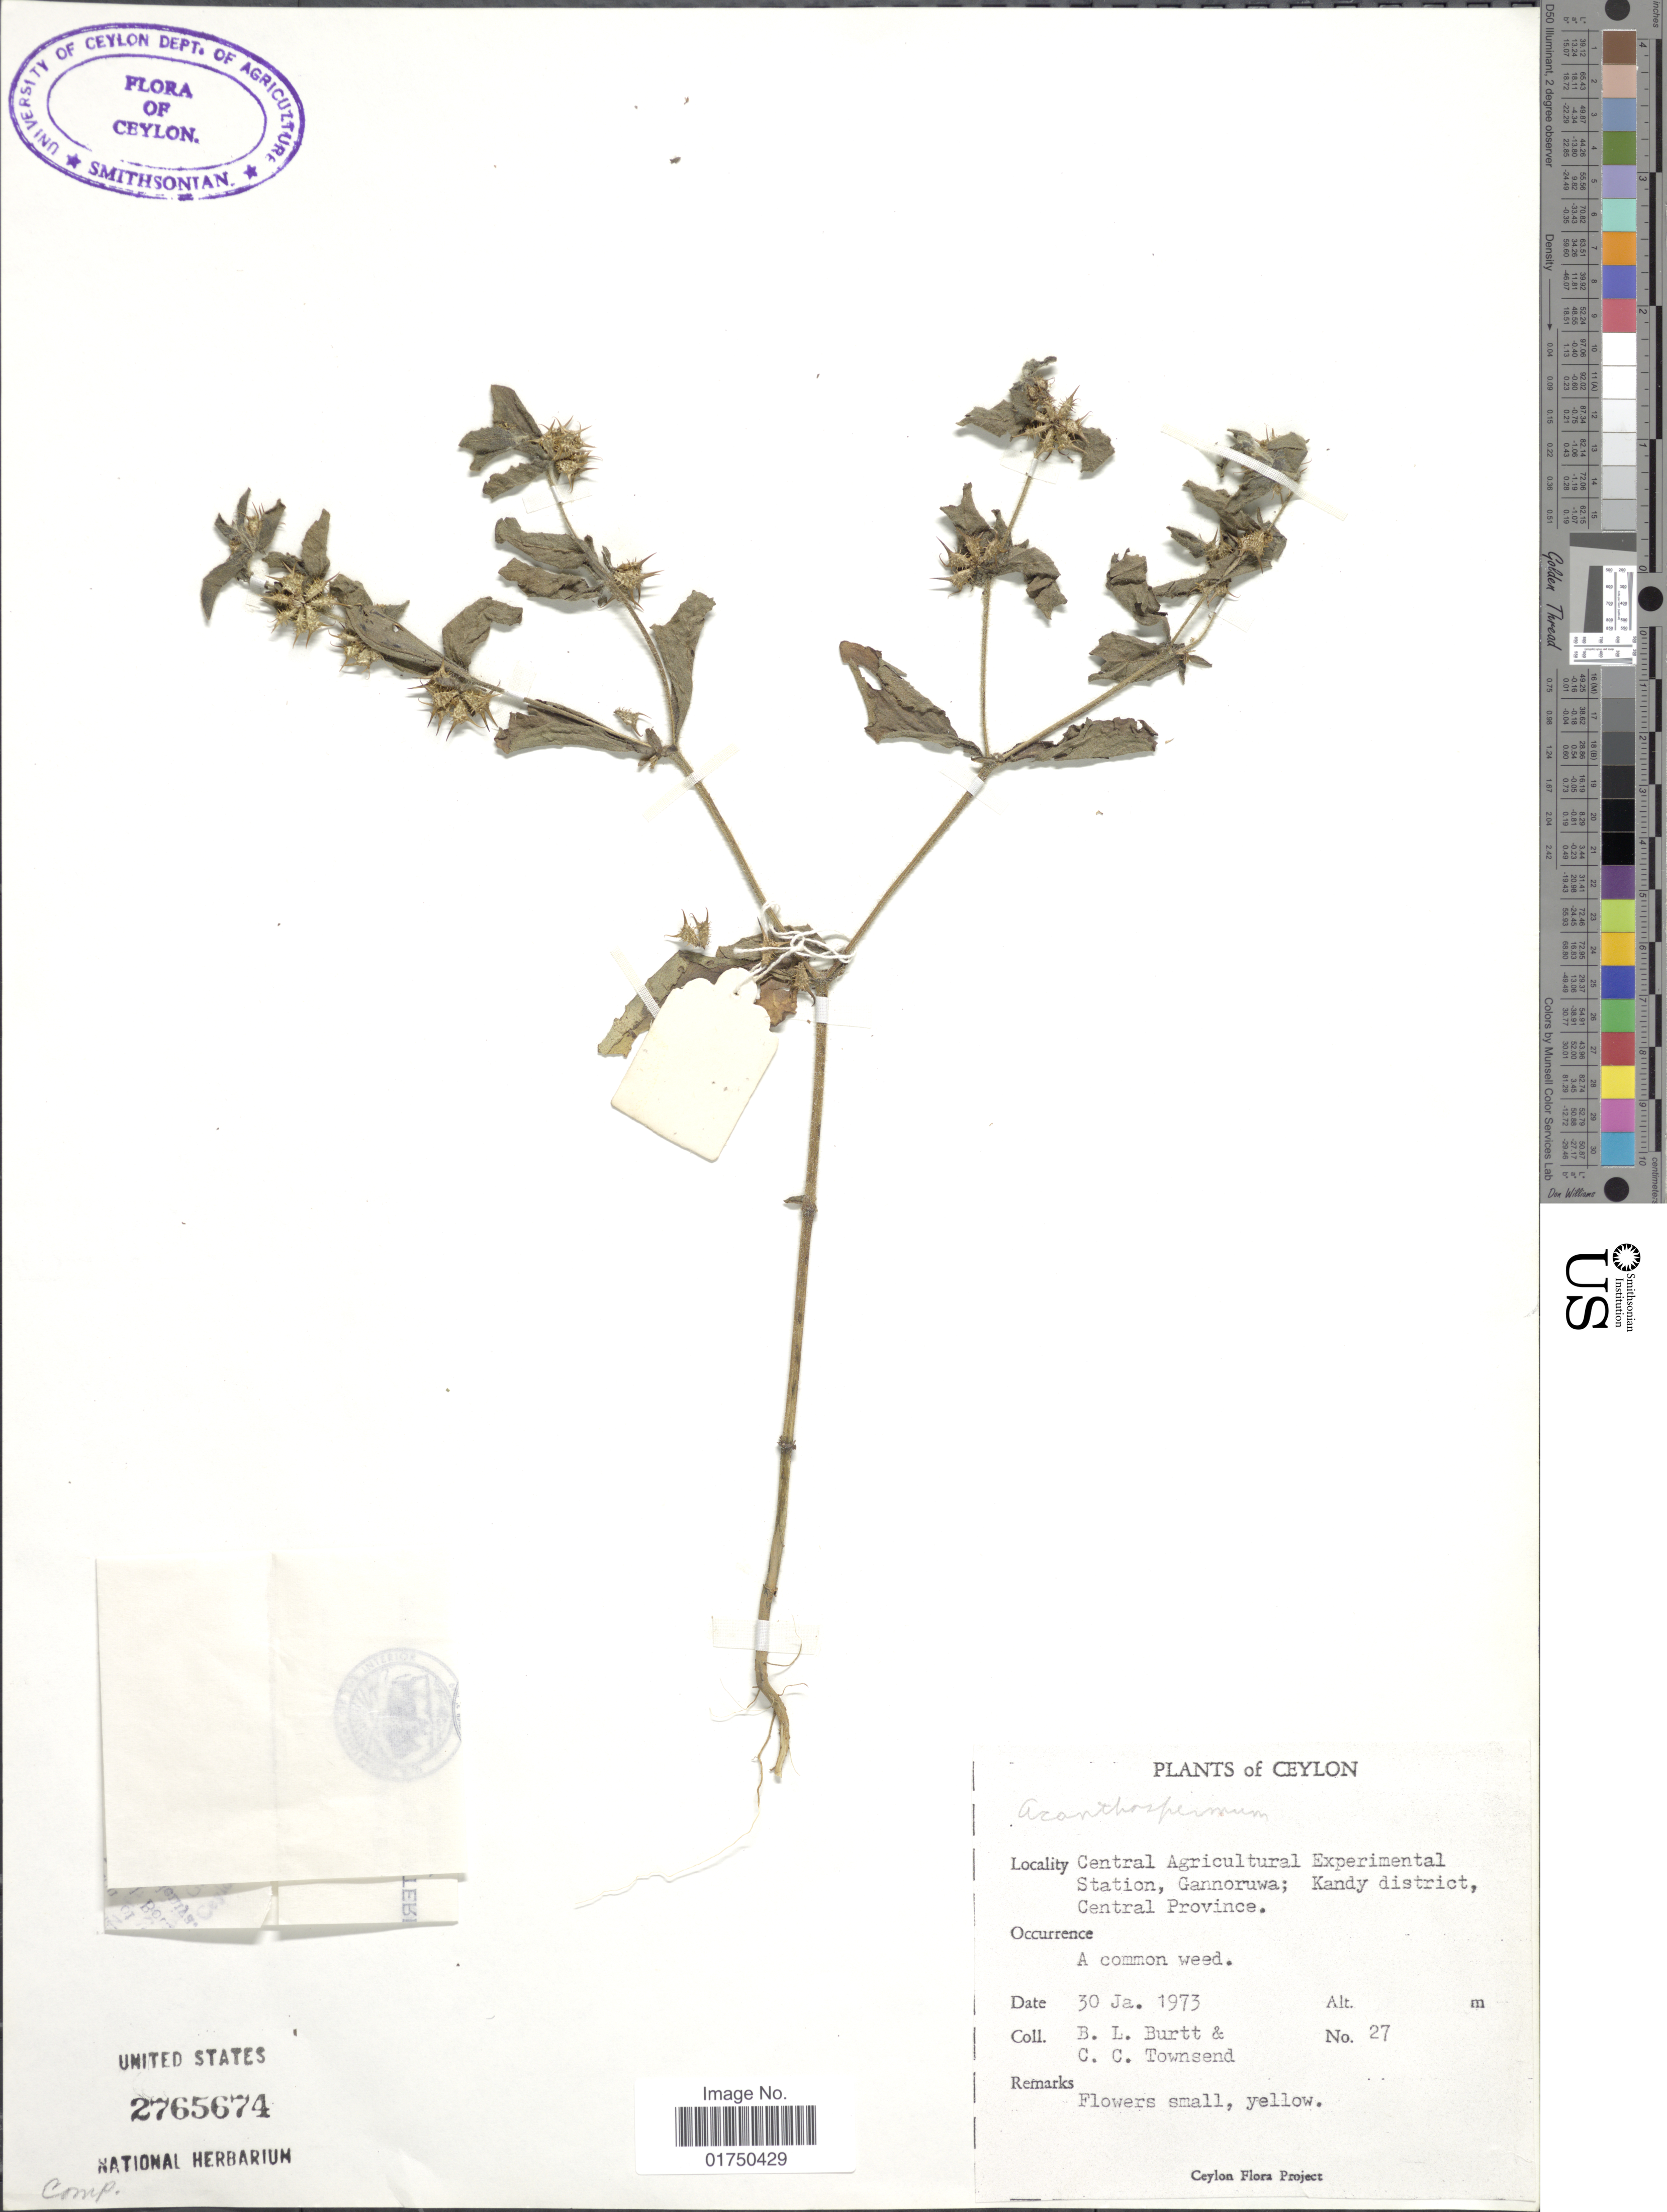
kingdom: Plantae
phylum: Tracheophyta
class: Magnoliopsida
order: Asterales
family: Asteraceae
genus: Acanthospermum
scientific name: Acanthospermum sp.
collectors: B. L. Burtt & C. C. Townsend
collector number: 27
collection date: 1973-01-30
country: Sri Lanka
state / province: Central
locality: Ceylon. Central Agricultural Experimental Station, Gannoruwa; Kandy district, Central Province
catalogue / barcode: US 2765674